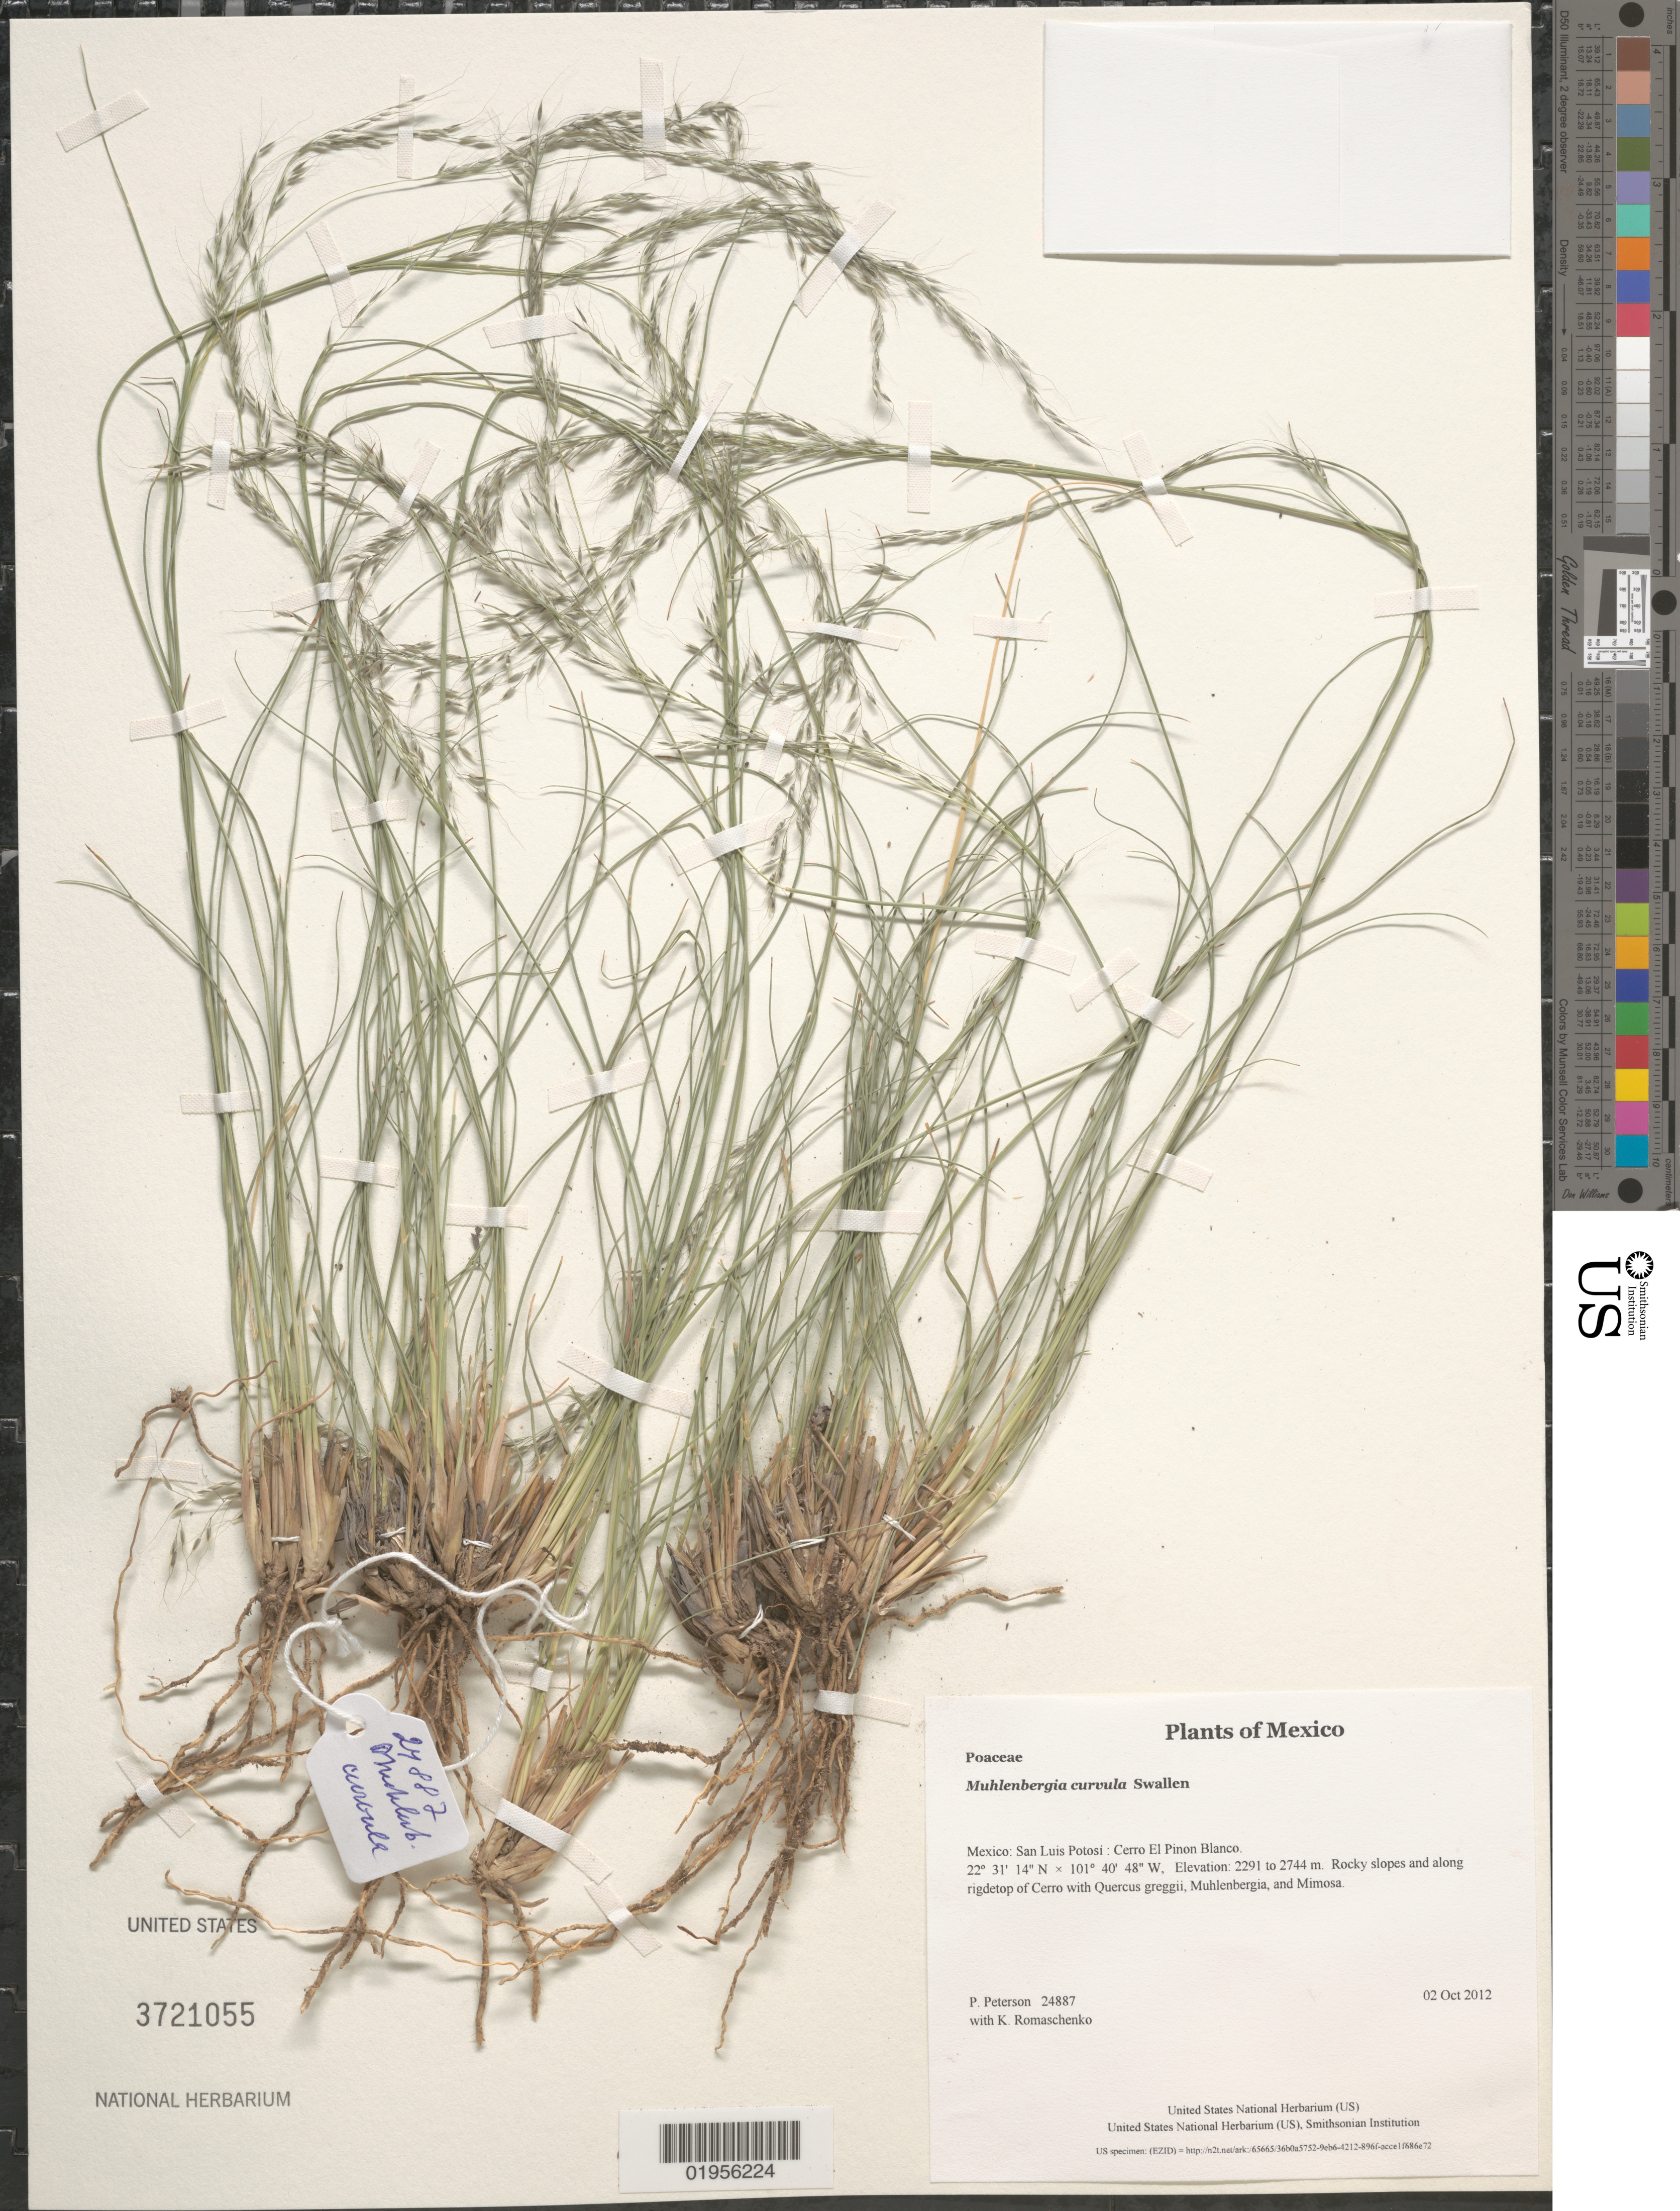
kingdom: Plantae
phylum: Tracheophyta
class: Liliopsida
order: Poales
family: Poaceae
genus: Muhlenbergia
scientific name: Muhlenbergia curvula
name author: Swallen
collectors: P. M. Peterson & K. Romaschenko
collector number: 24887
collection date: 2012-10-02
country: Mexico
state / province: San Luis Potosí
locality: Cerro El Pinon Blanco.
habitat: Rocky slopes and along rigdetop of Cerro with Quercus greggii, Muhlenbergia, and Mimosa.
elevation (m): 2291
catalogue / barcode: US 3721055